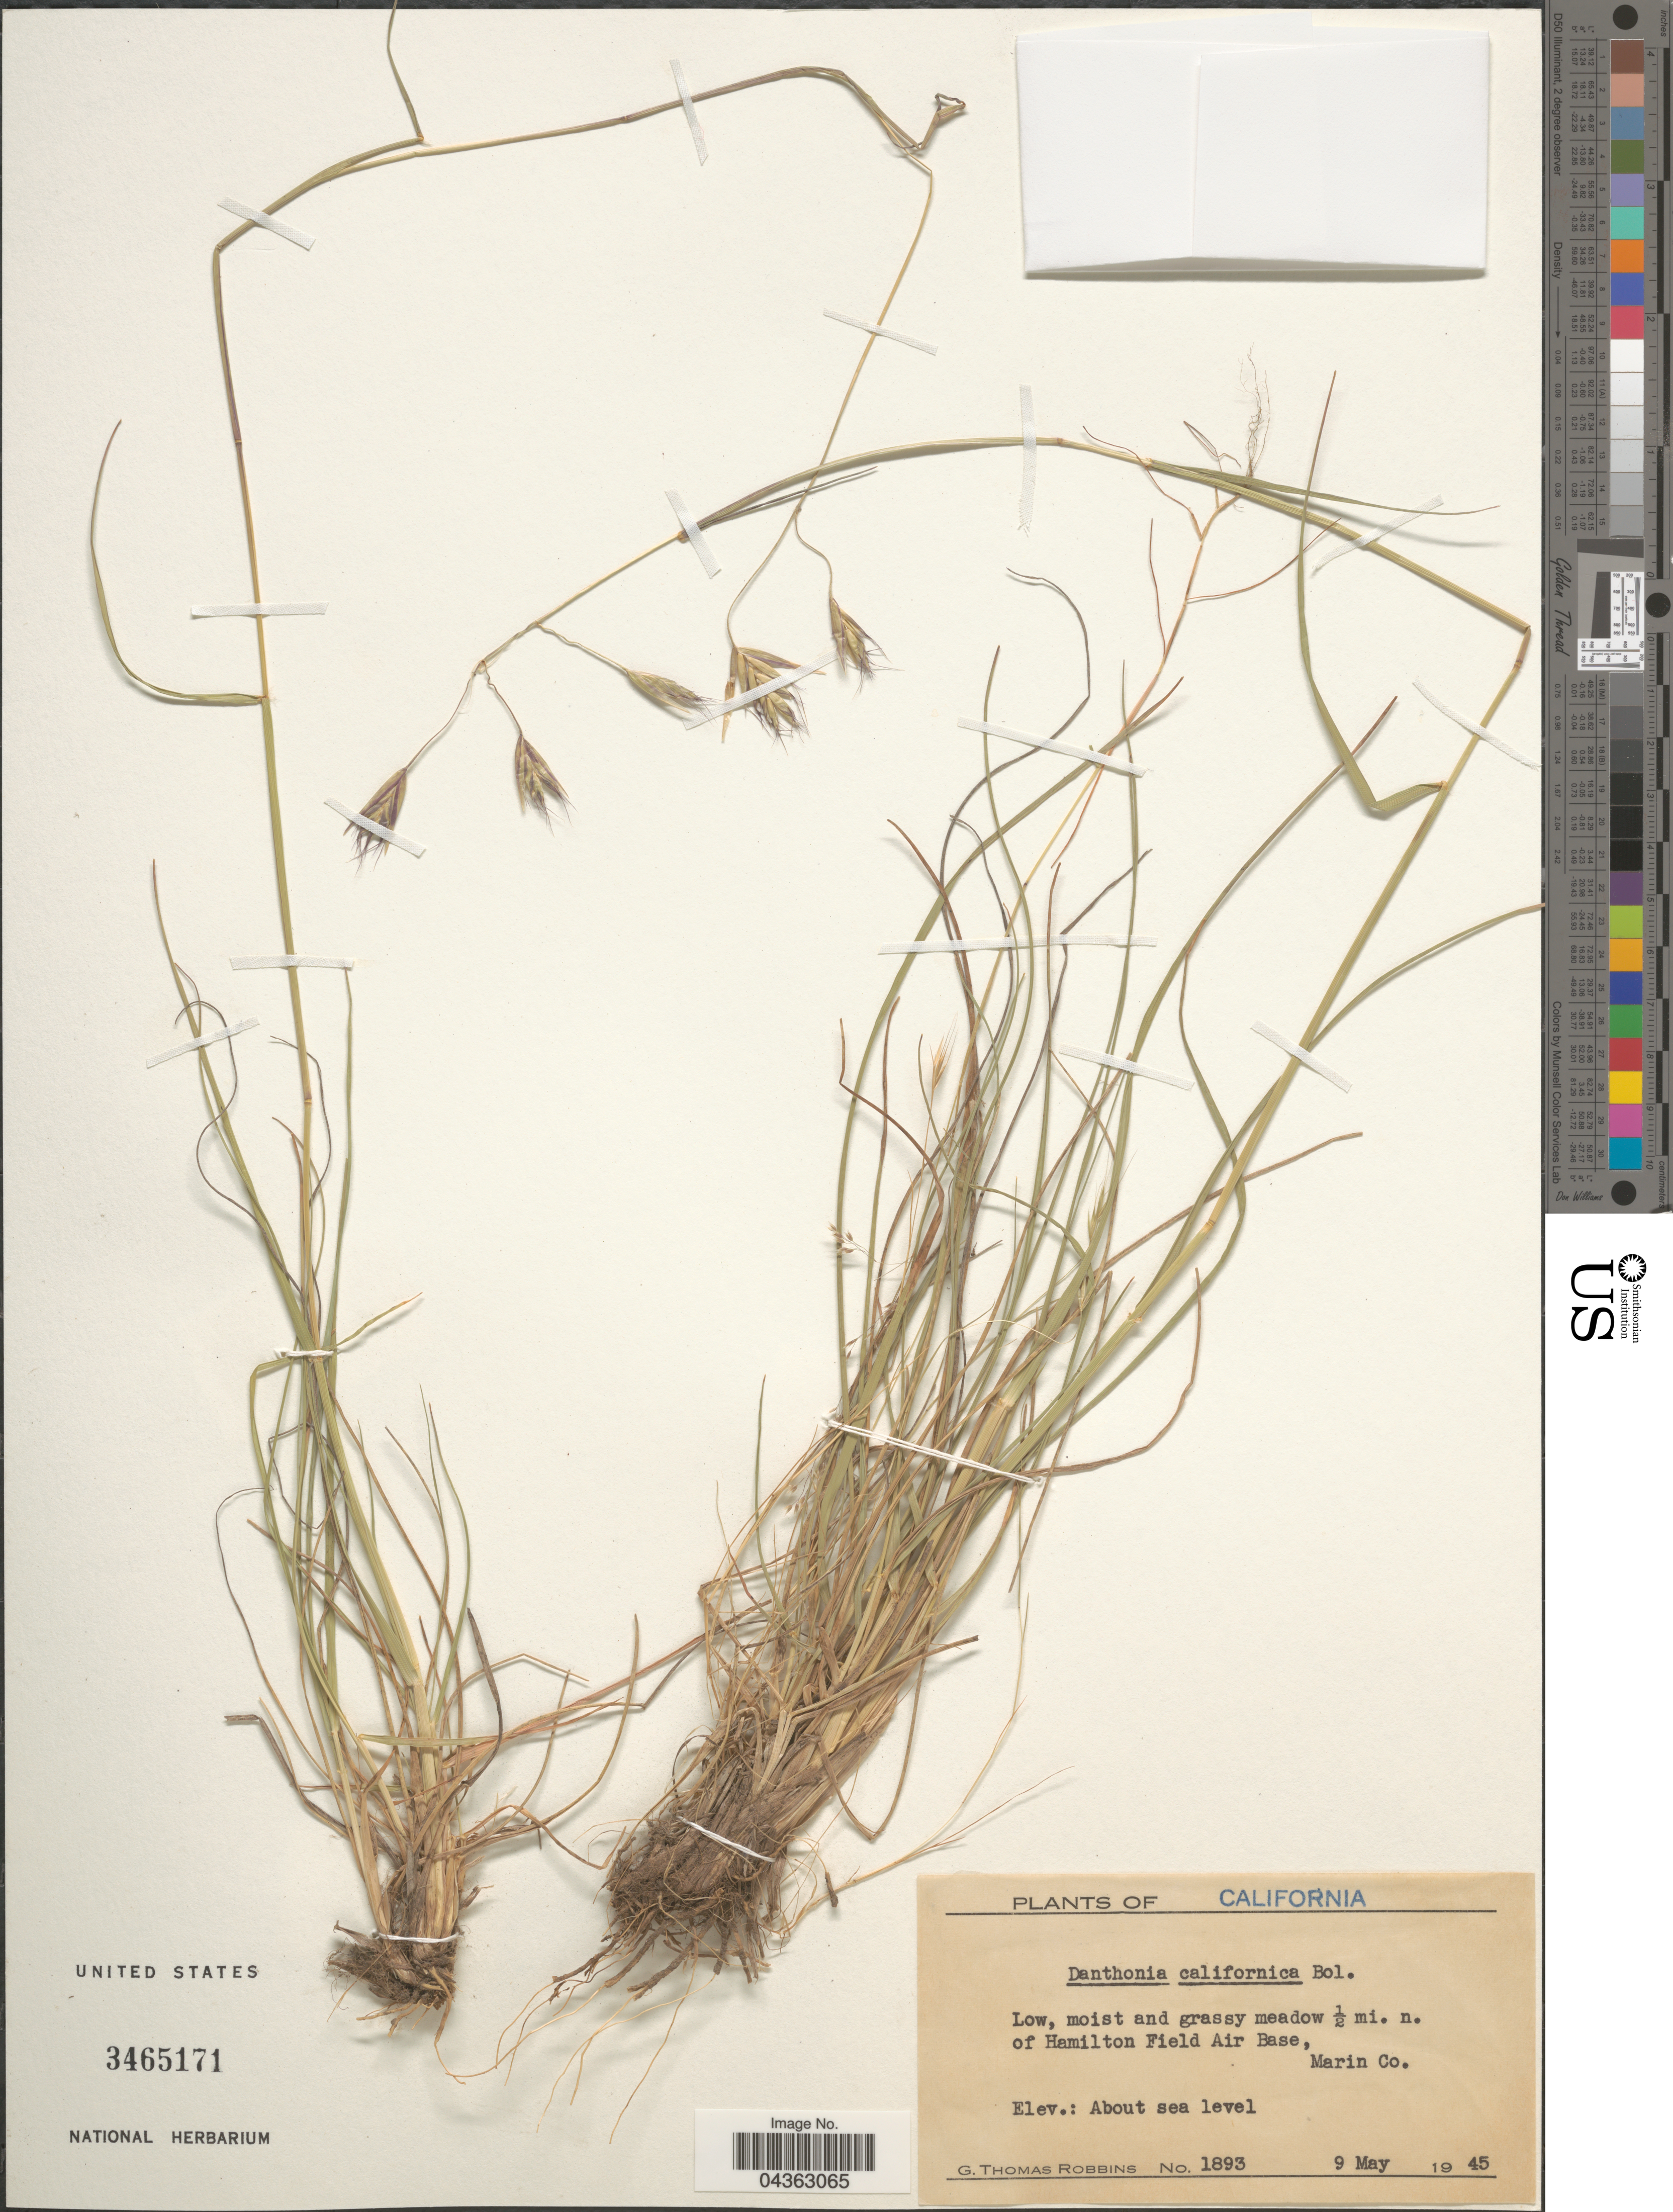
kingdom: Plantae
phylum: Tracheophyta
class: Liliopsida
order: Poales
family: Poaceae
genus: Danthonia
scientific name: Danthonia californica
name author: Bol.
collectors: G. T. Robbins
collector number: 1893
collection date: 1945-05-09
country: United States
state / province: California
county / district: Marin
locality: Low, moist and grassy meadow ½ mi. n. of Hamilton Field Air Base, Marin Co.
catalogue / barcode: US 3465171